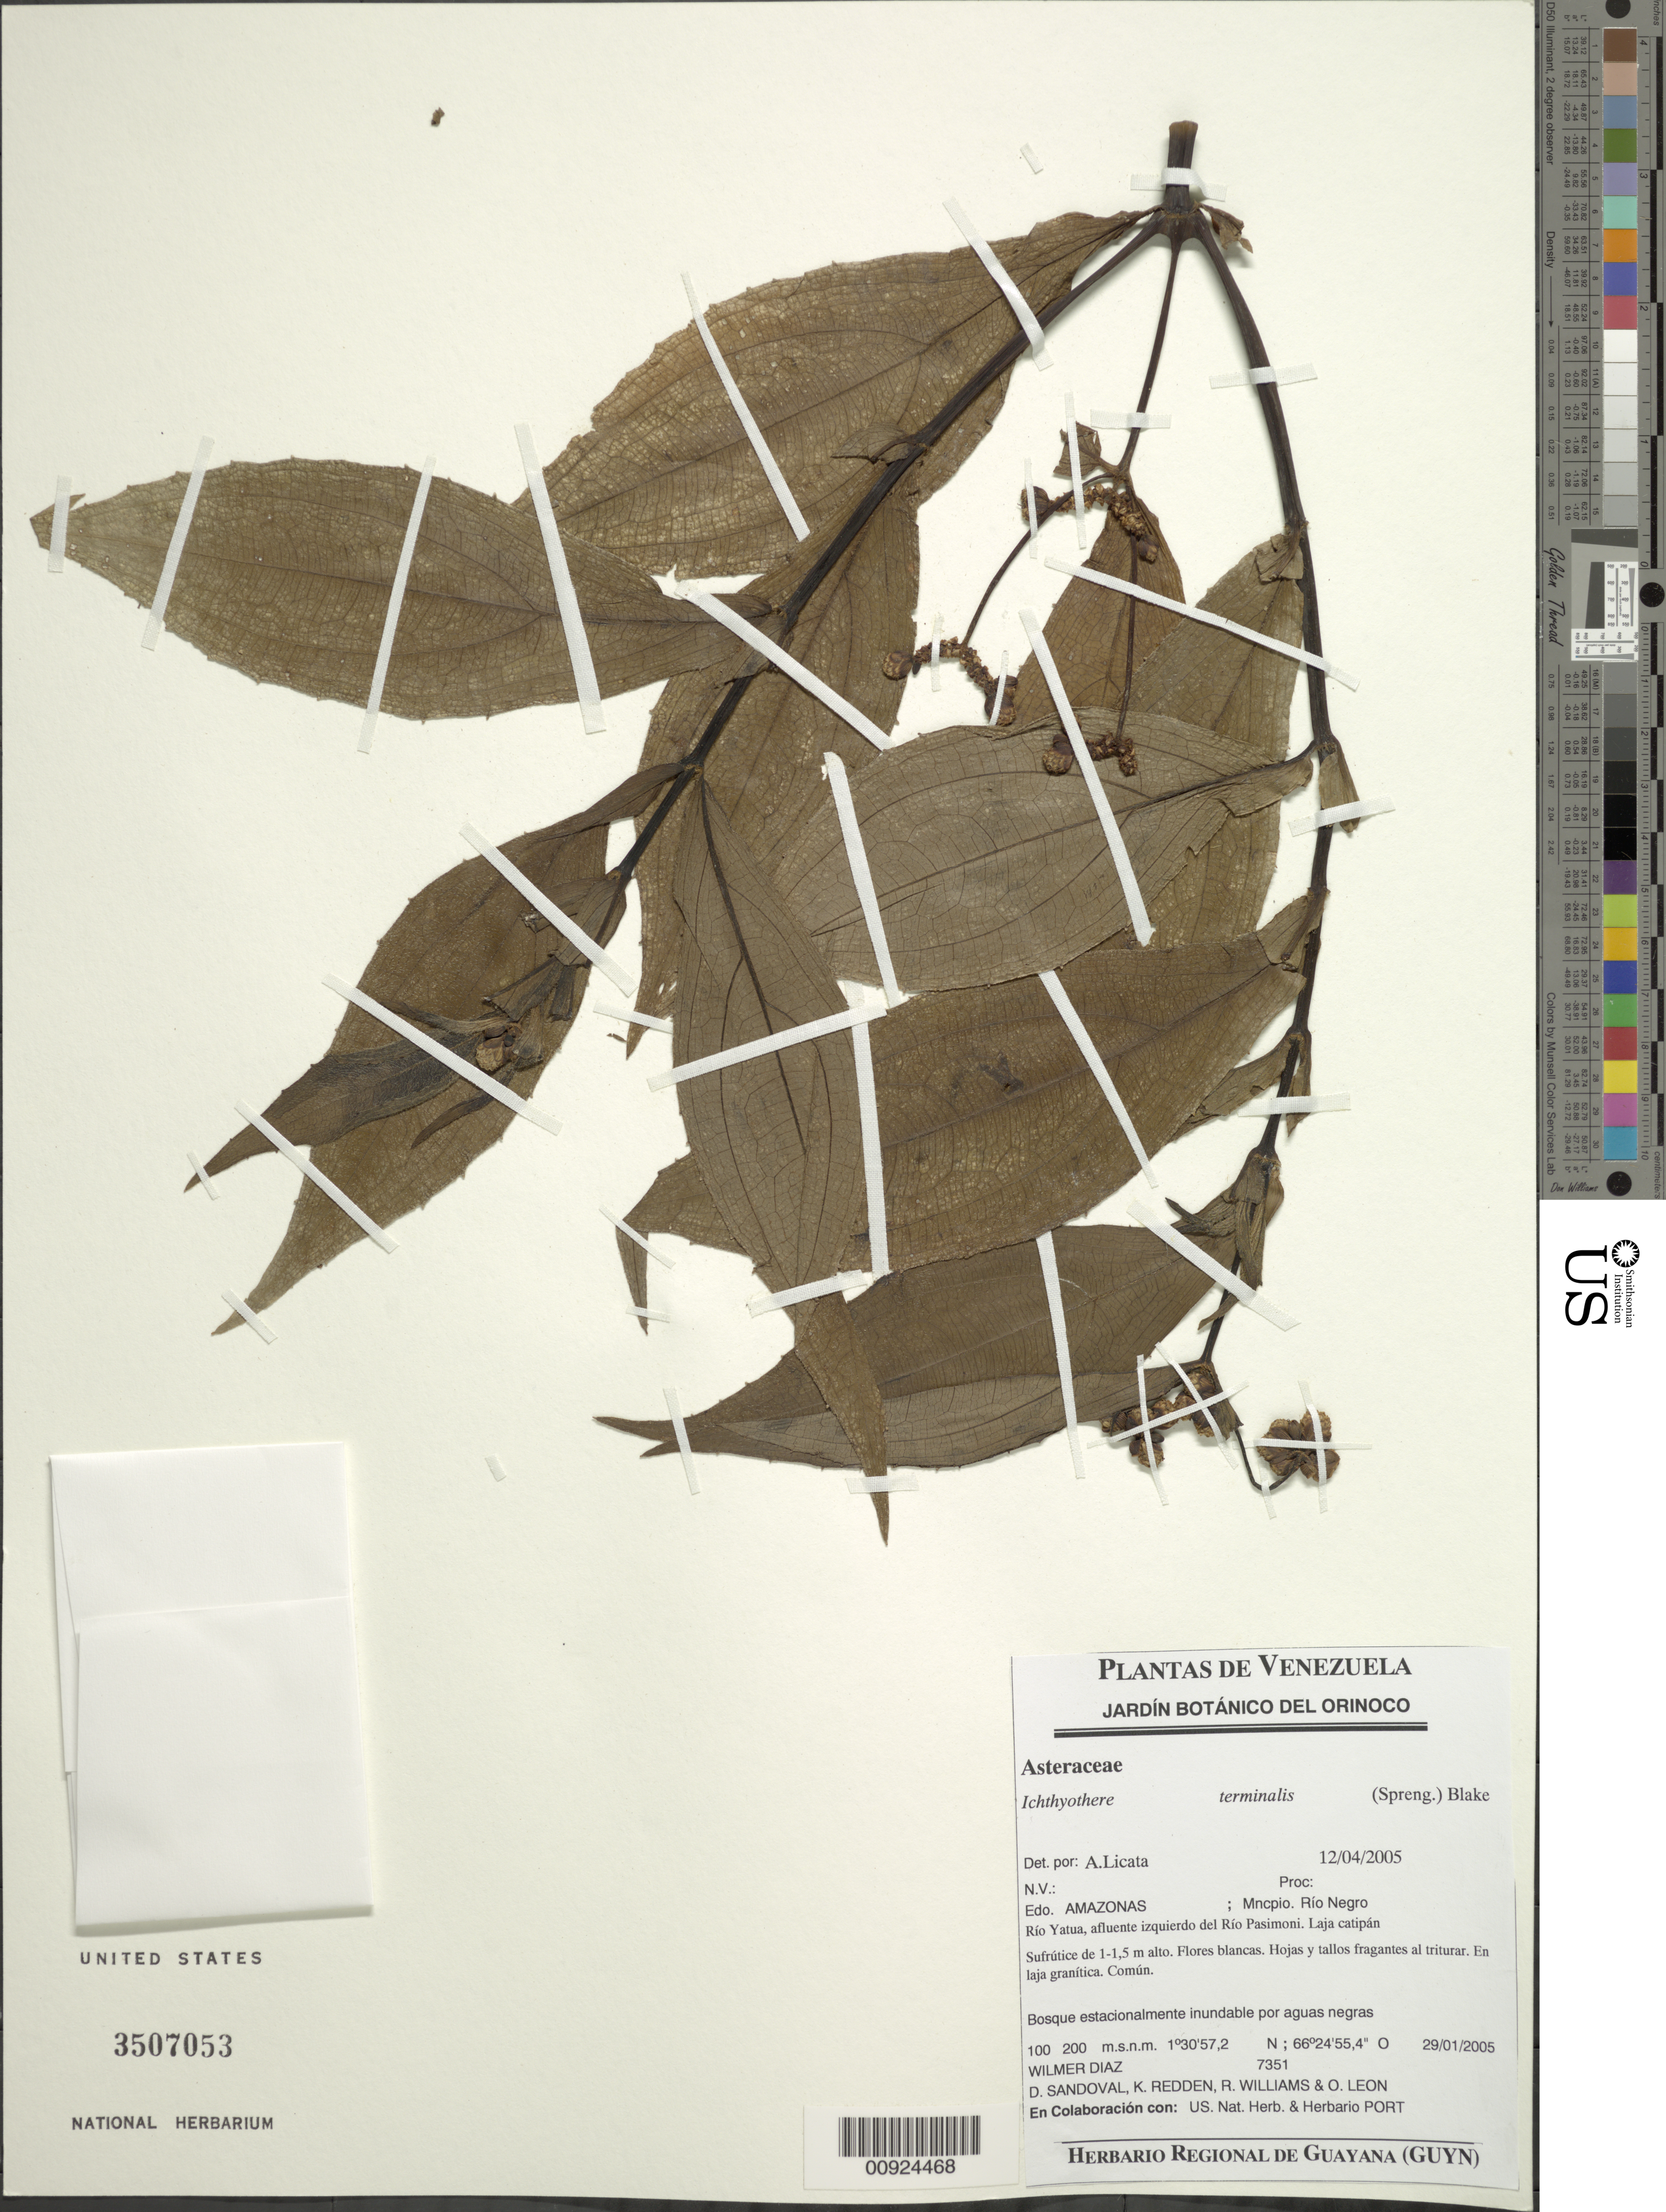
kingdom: Plantae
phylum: Tracheophyta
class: Magnoliopsida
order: Asterales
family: Asteraceae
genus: Ichthyothere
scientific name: Ichthyothere terminalis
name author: (Spreng.) S.F. Blake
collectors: W. Díaz P., D. Sandoval, K. M. Redden, R. Williams & et al.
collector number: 7351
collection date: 2005-01-29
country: Venezuela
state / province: Amazonas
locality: Mncpio. Rio Negro, Rio Yatua, afluente del Rio Pasimoni, Laja catipan.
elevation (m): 100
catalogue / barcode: US 3507053